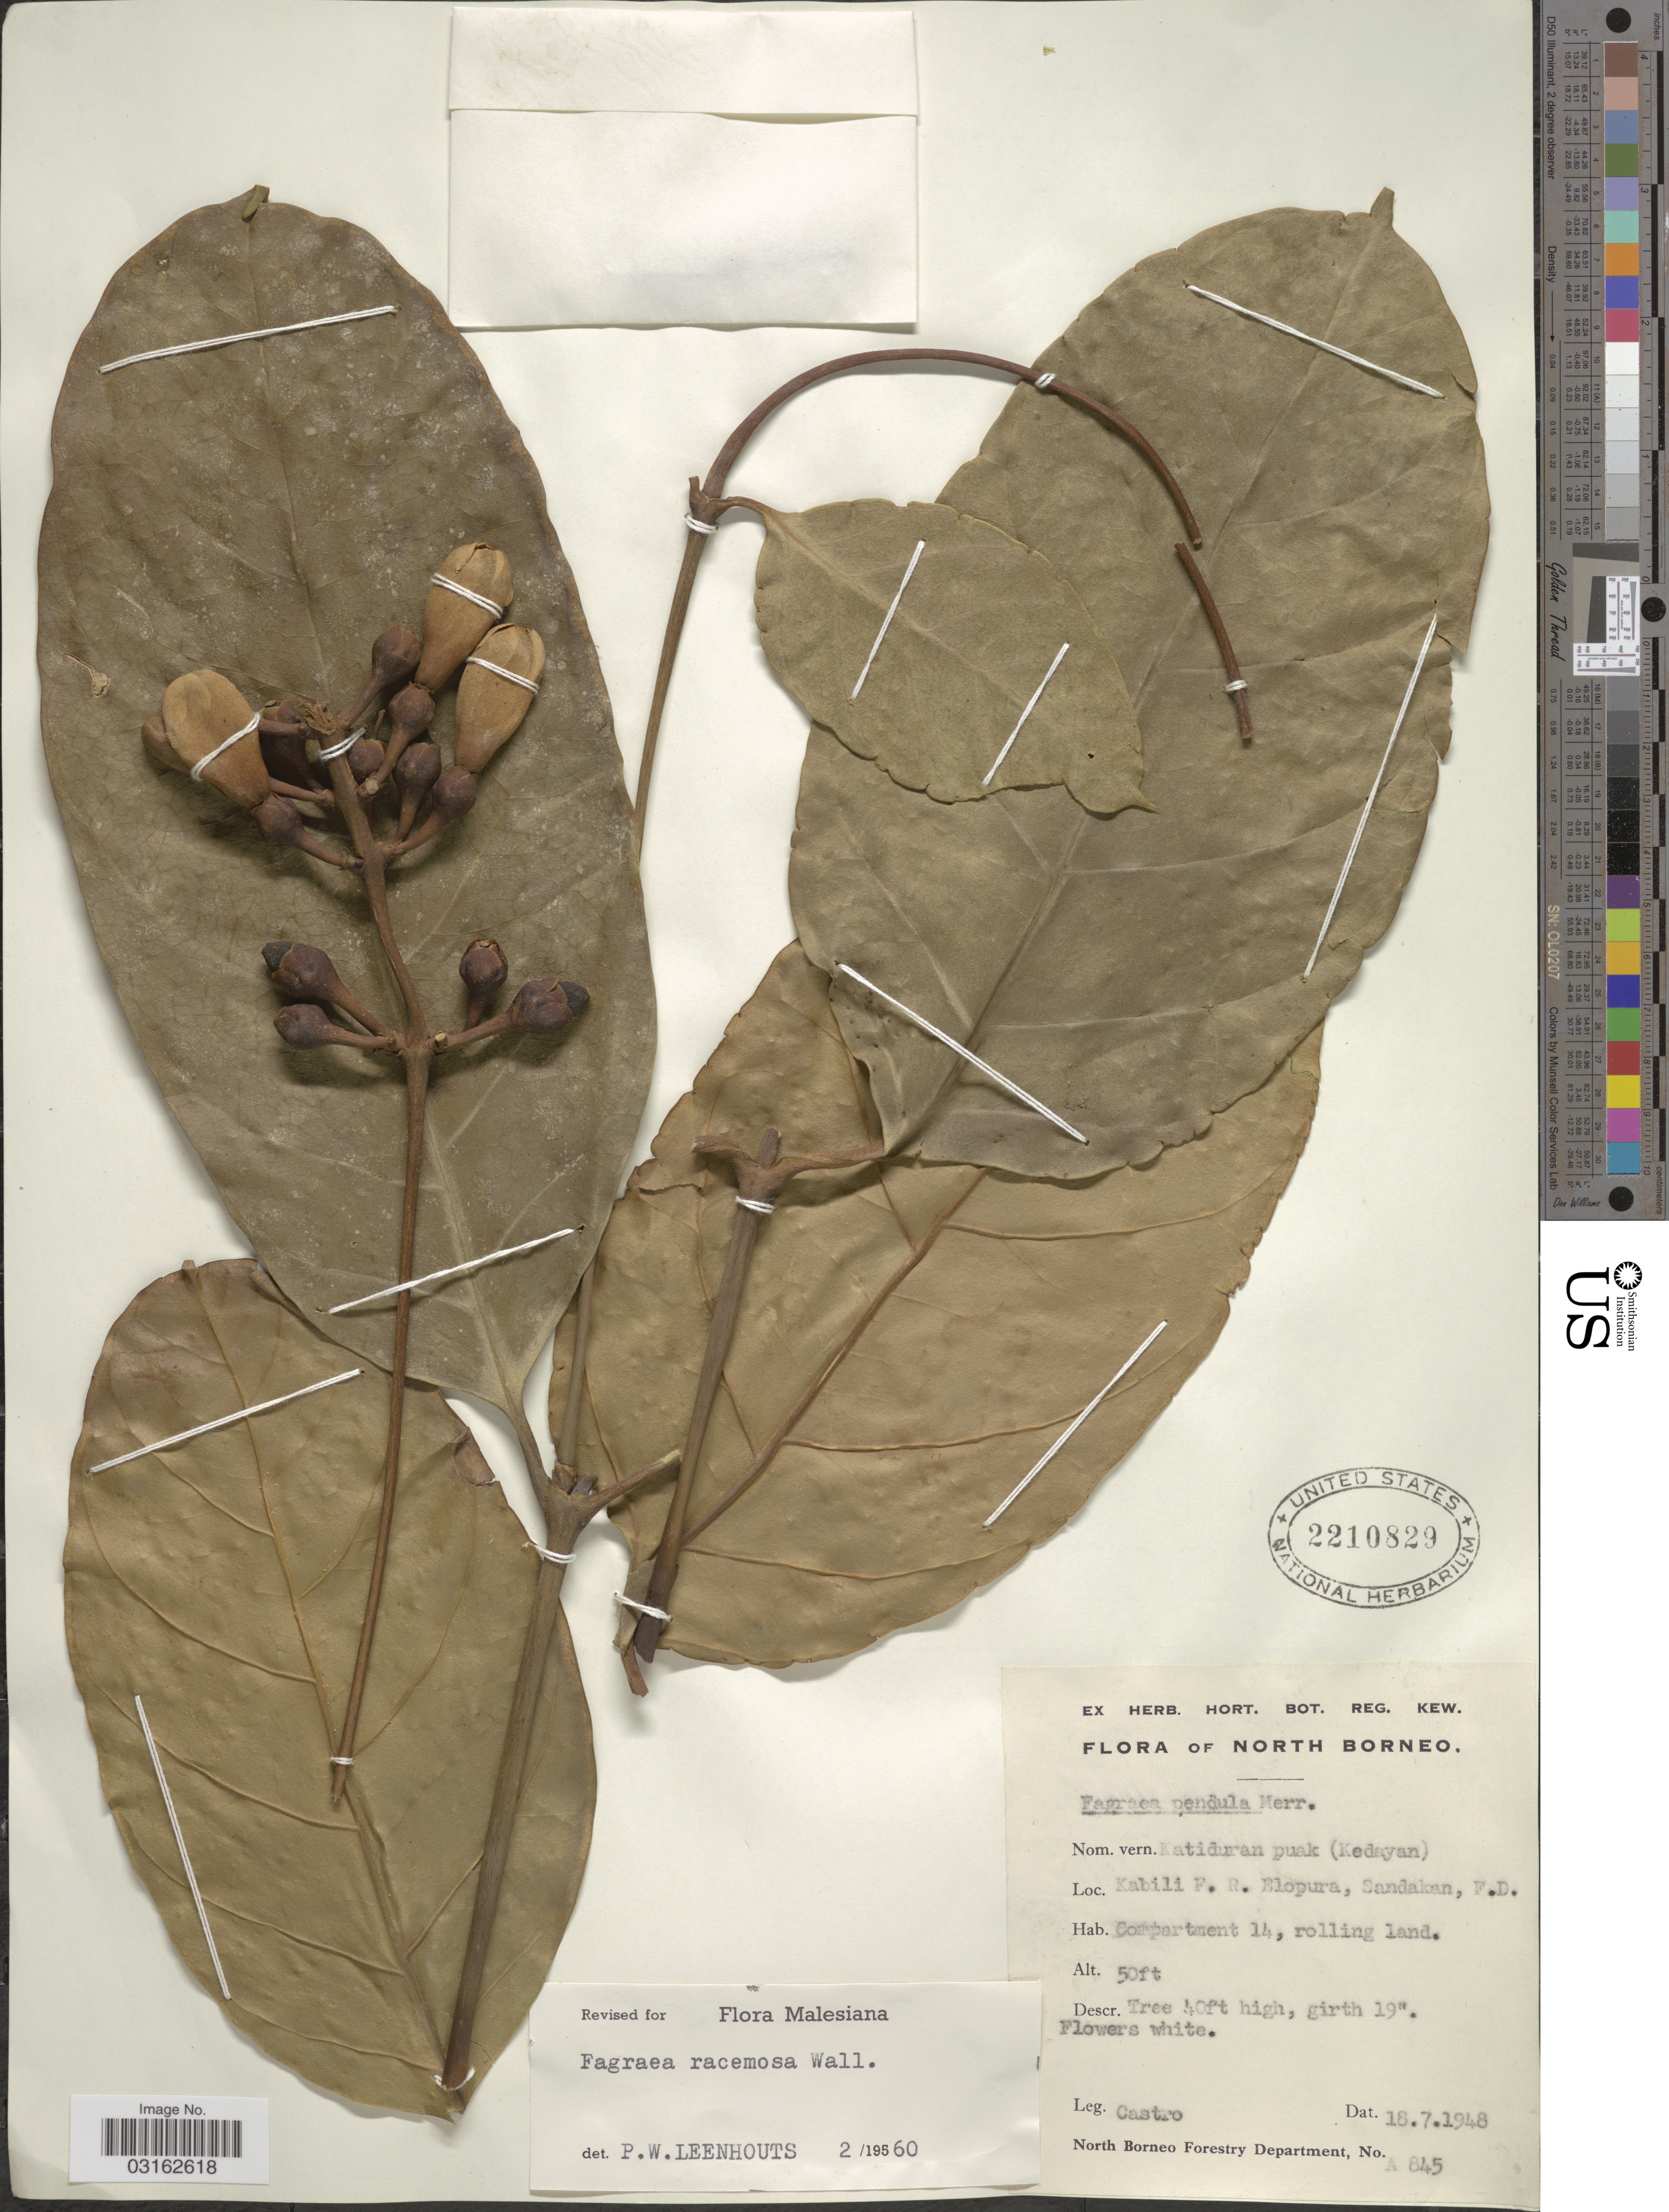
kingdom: Plantae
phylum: Tracheophyta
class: Magnoliopsida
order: Gentianales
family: Gentianaceae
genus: Fagraea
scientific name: Fagraea racemosa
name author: Jack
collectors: -. Castro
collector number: A845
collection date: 1948-07-18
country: Malaysia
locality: North Borneo. Kabili F. R. Elopura, Sandakan, F. D. Compartment 14, rolling land.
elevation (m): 15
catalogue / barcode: US 2210829